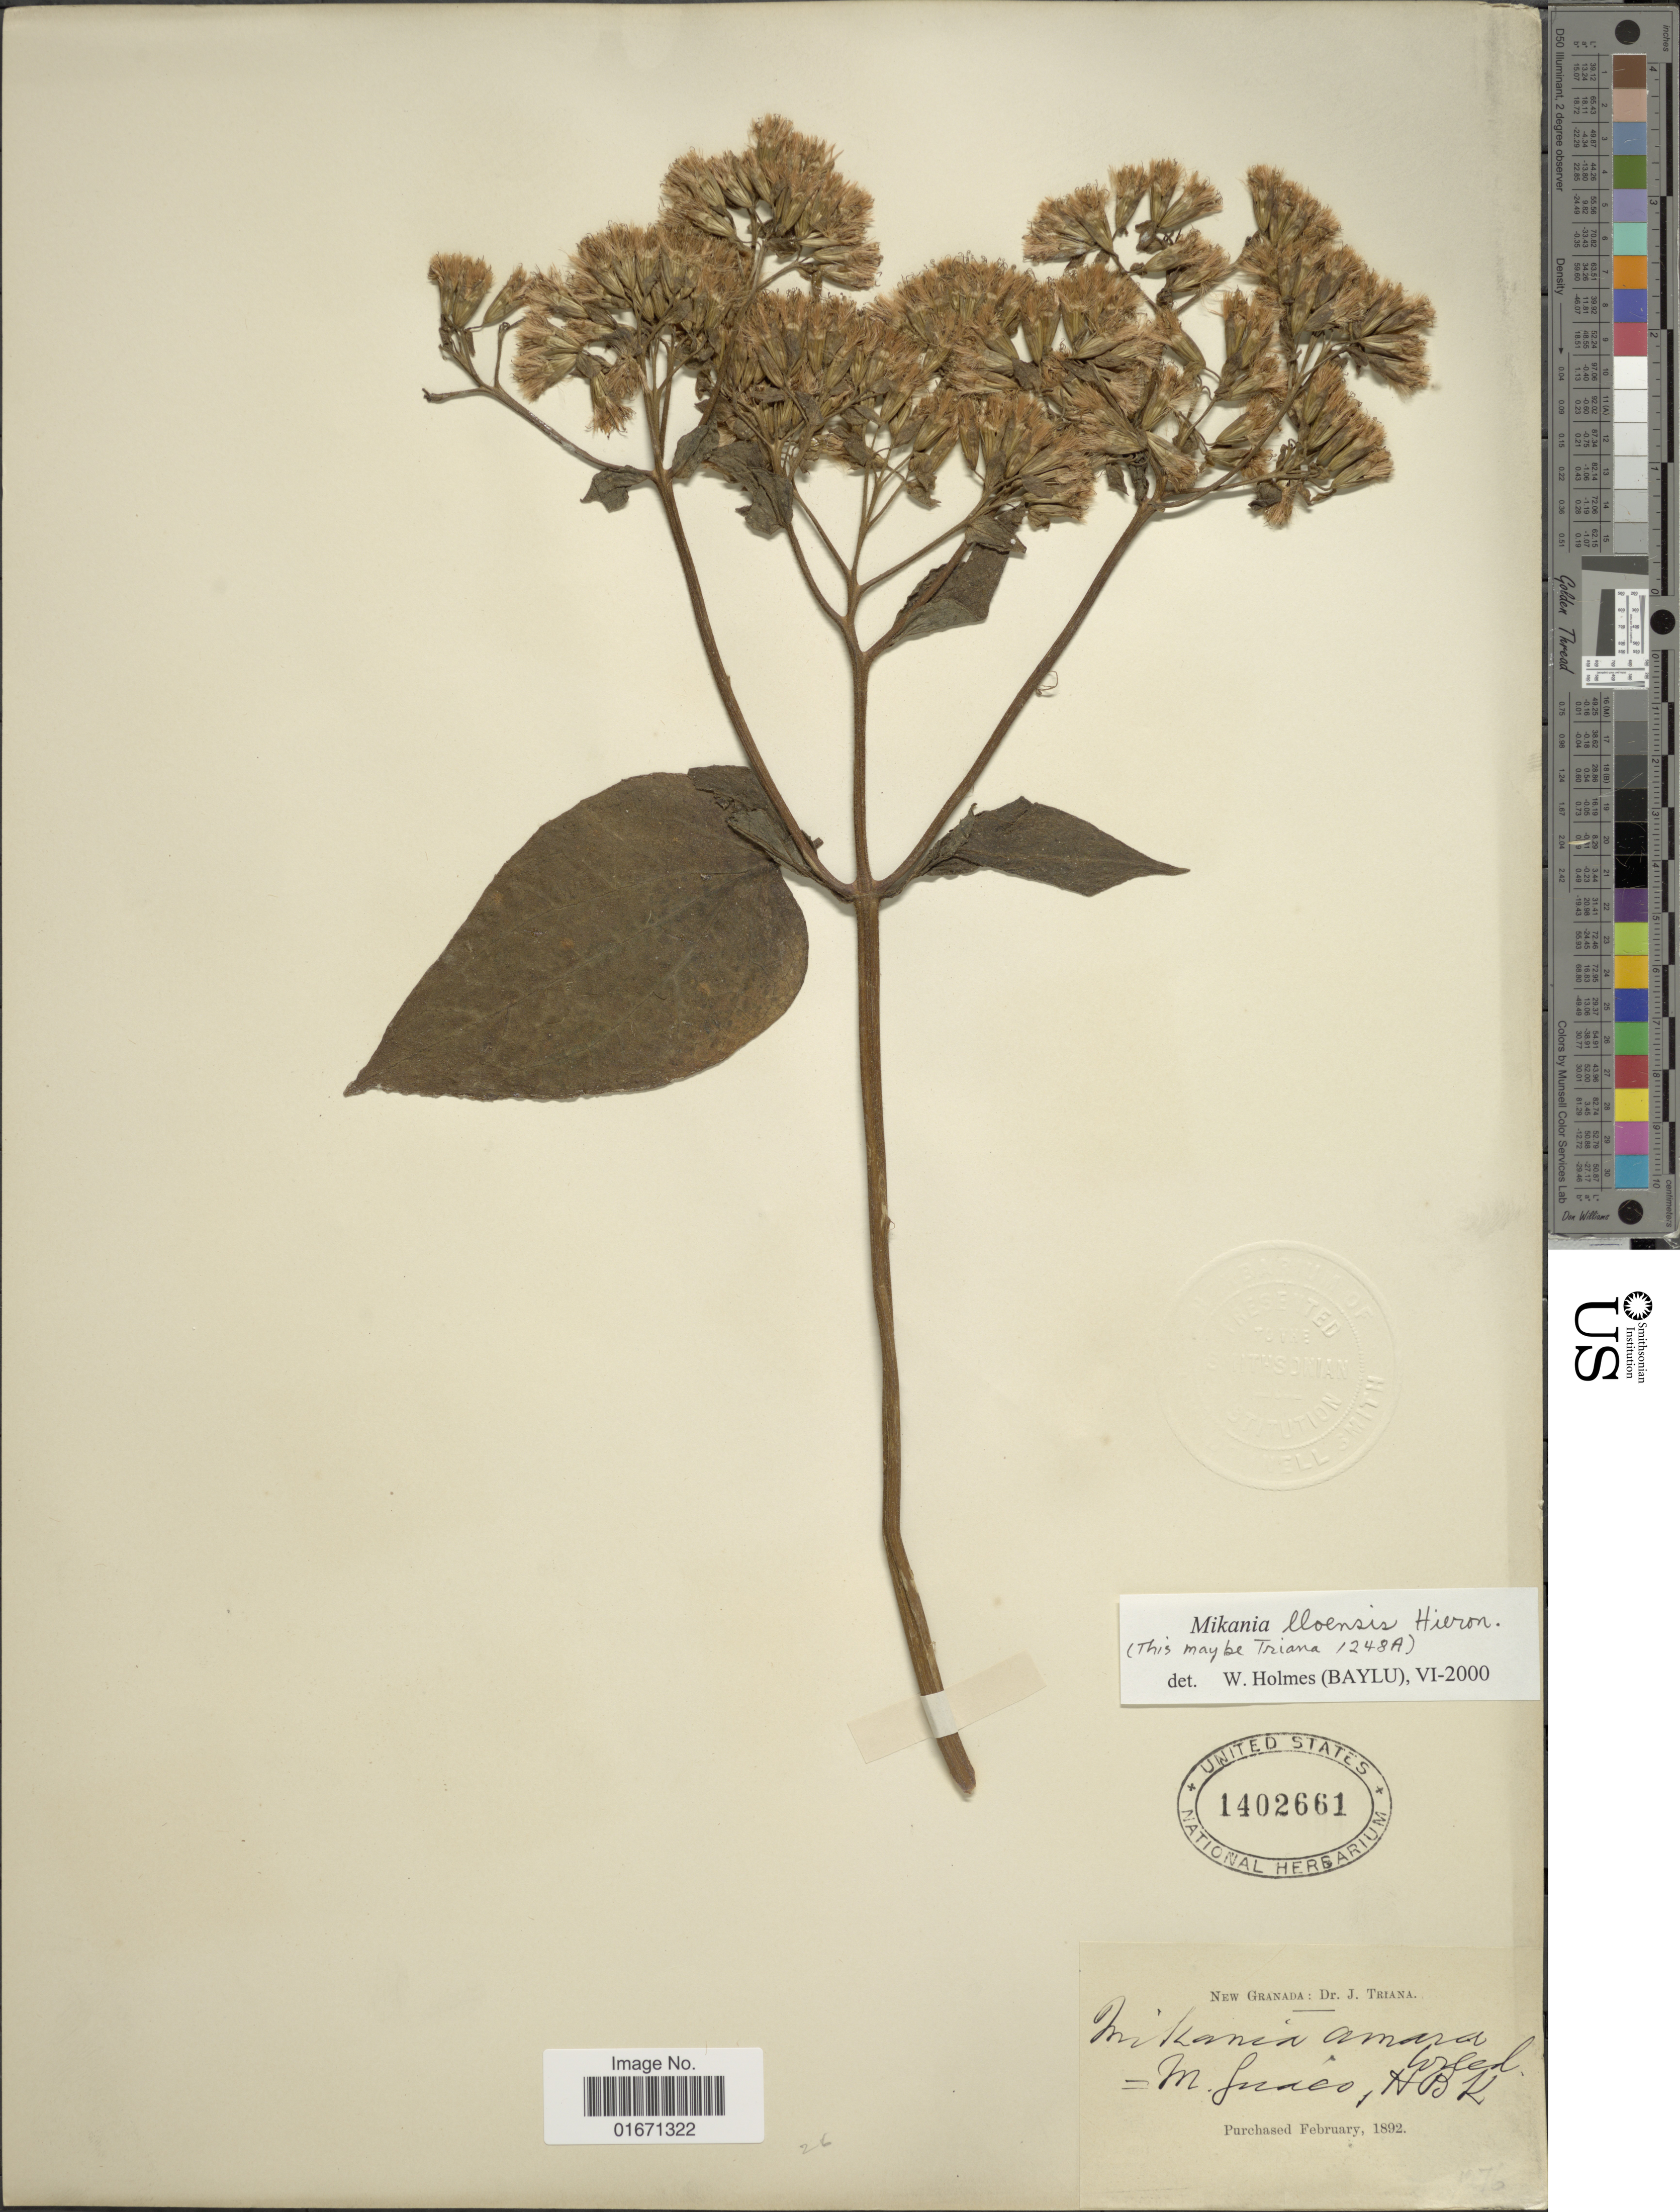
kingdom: Plantae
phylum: Tracheophyta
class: Magnoliopsida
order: Asterales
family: Asteraceae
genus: Mikania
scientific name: Mikania lloensis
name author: Hieron.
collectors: J. Triana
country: Colombia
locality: New Granada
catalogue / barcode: US 1402661